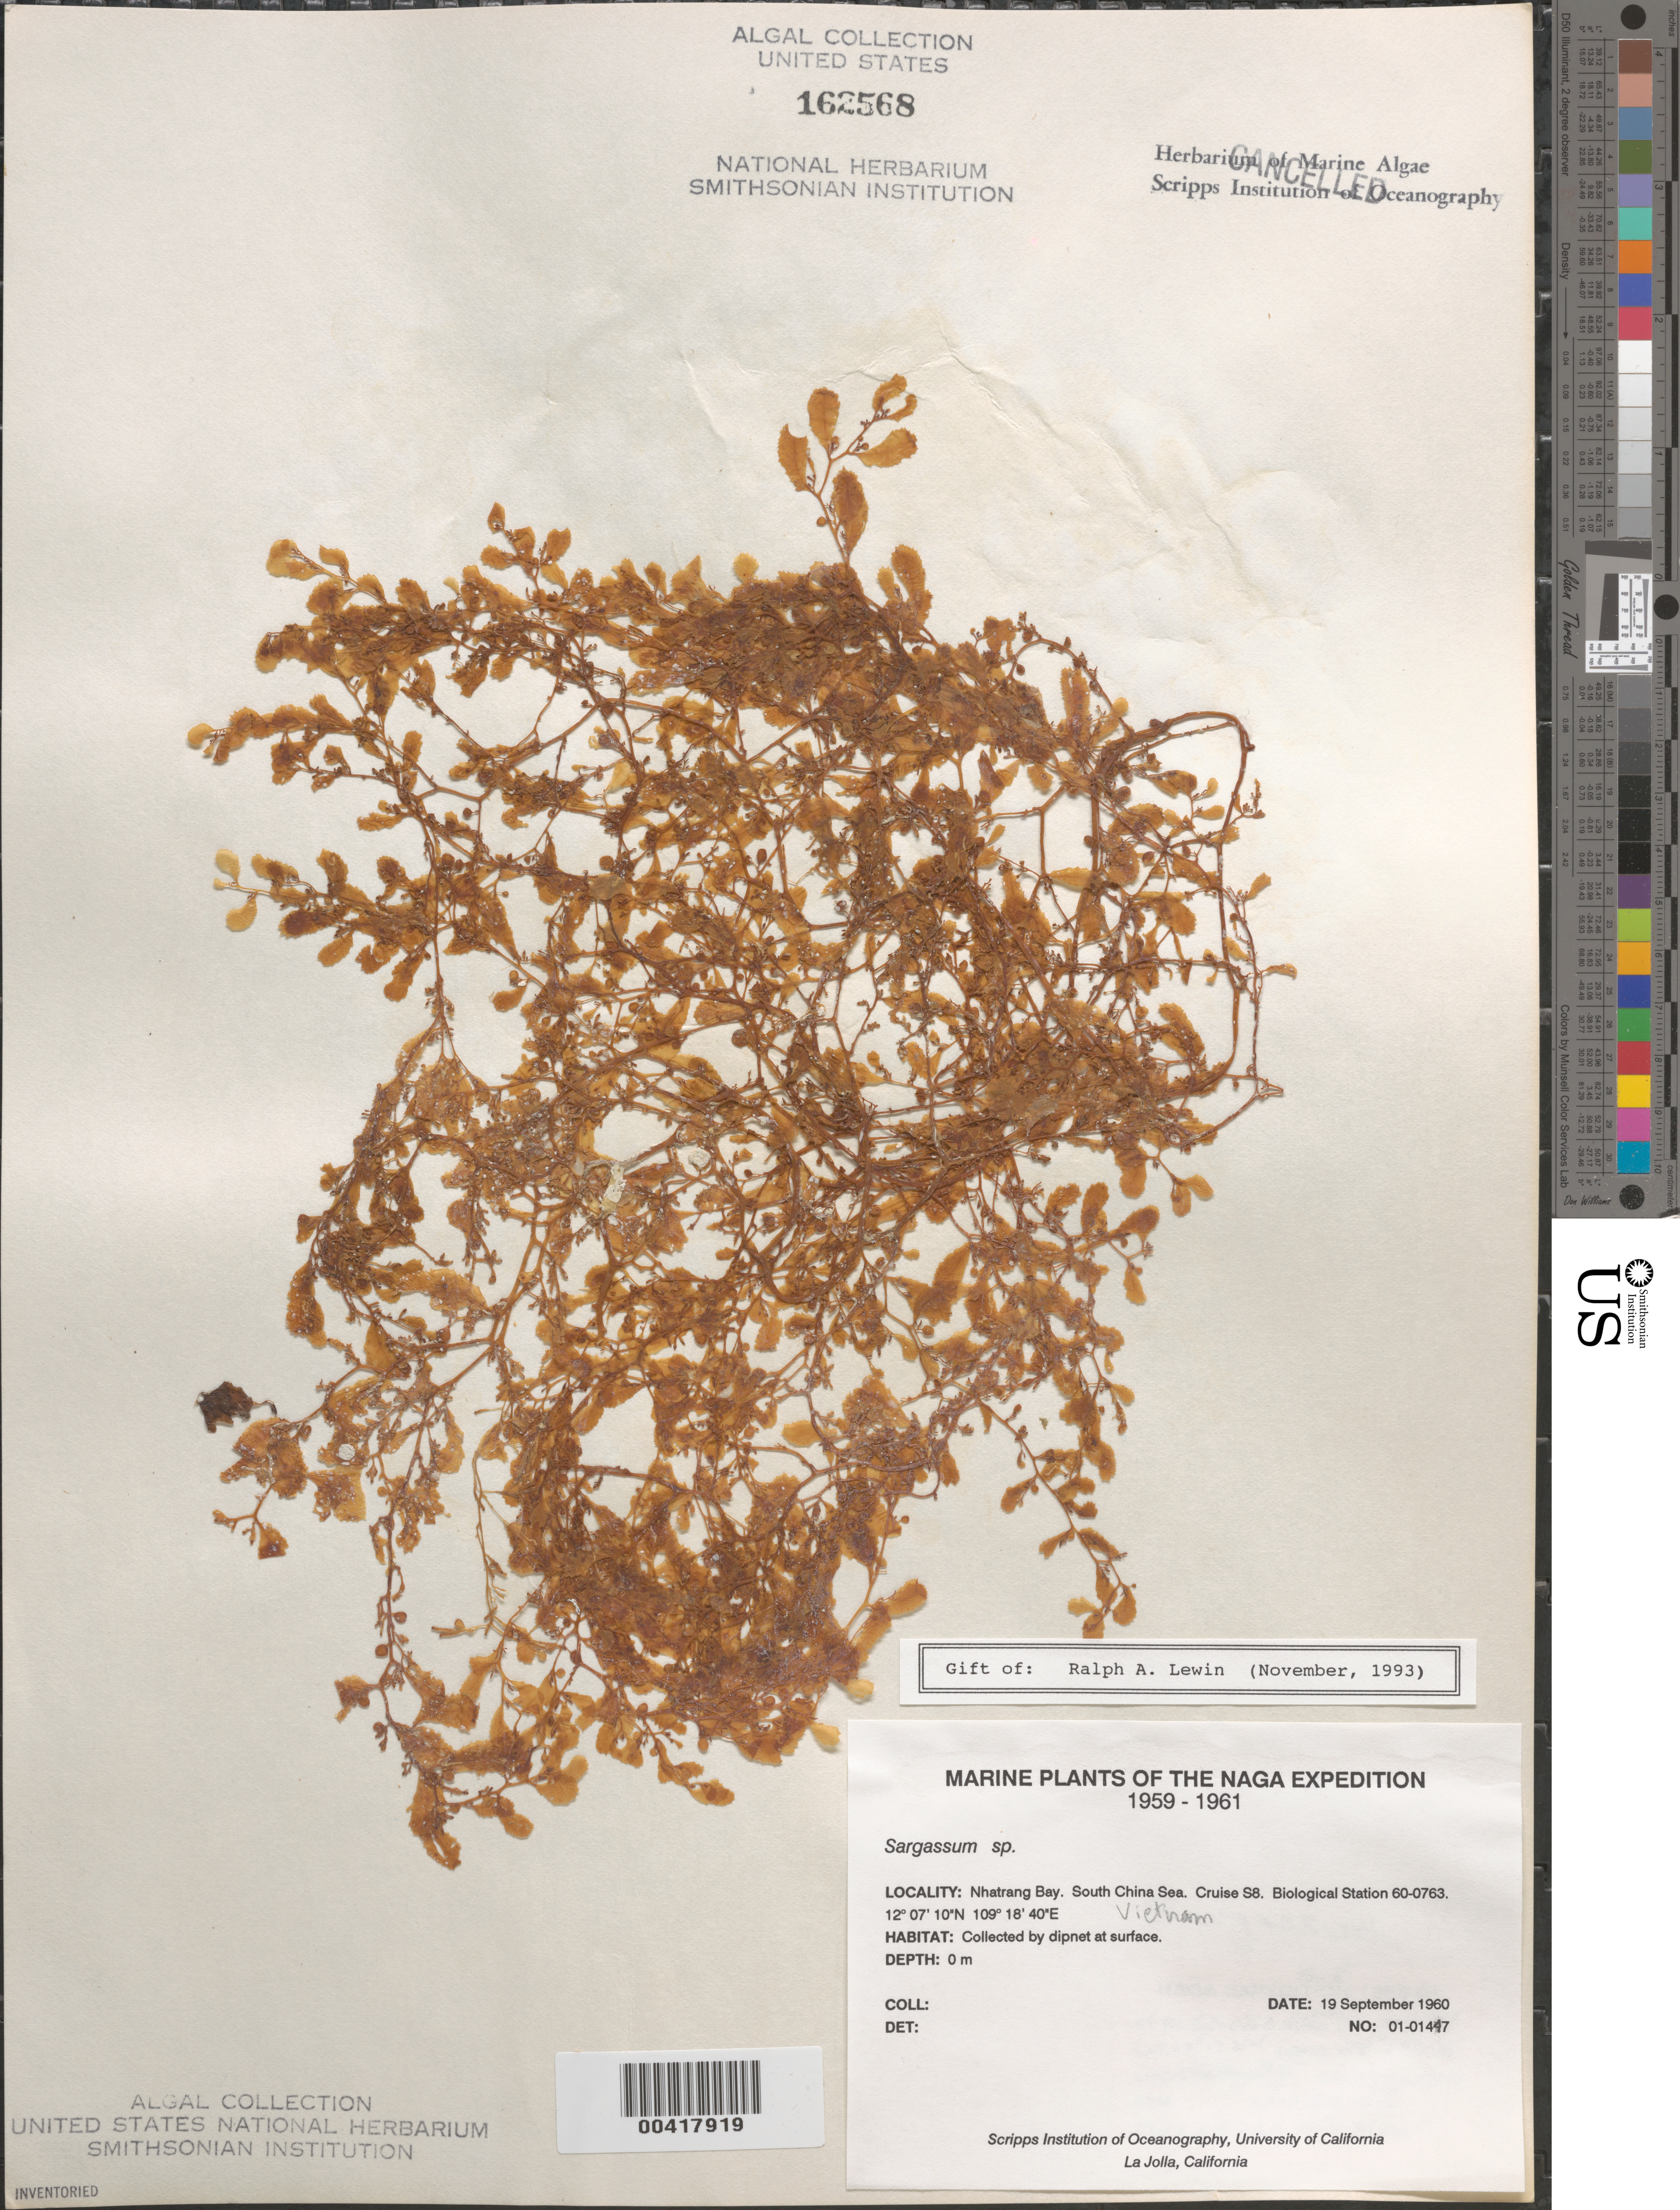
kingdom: Chromista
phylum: Ochrophyta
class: Phaeophyceae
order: Fucales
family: Sargassaceae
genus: Sargassum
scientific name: Sargassum sp.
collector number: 01-01447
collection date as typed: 19 Sep 1960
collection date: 1960-09-19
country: Vietnam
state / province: Phu Khanh Province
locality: Nhatrang Bay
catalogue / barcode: US 162568